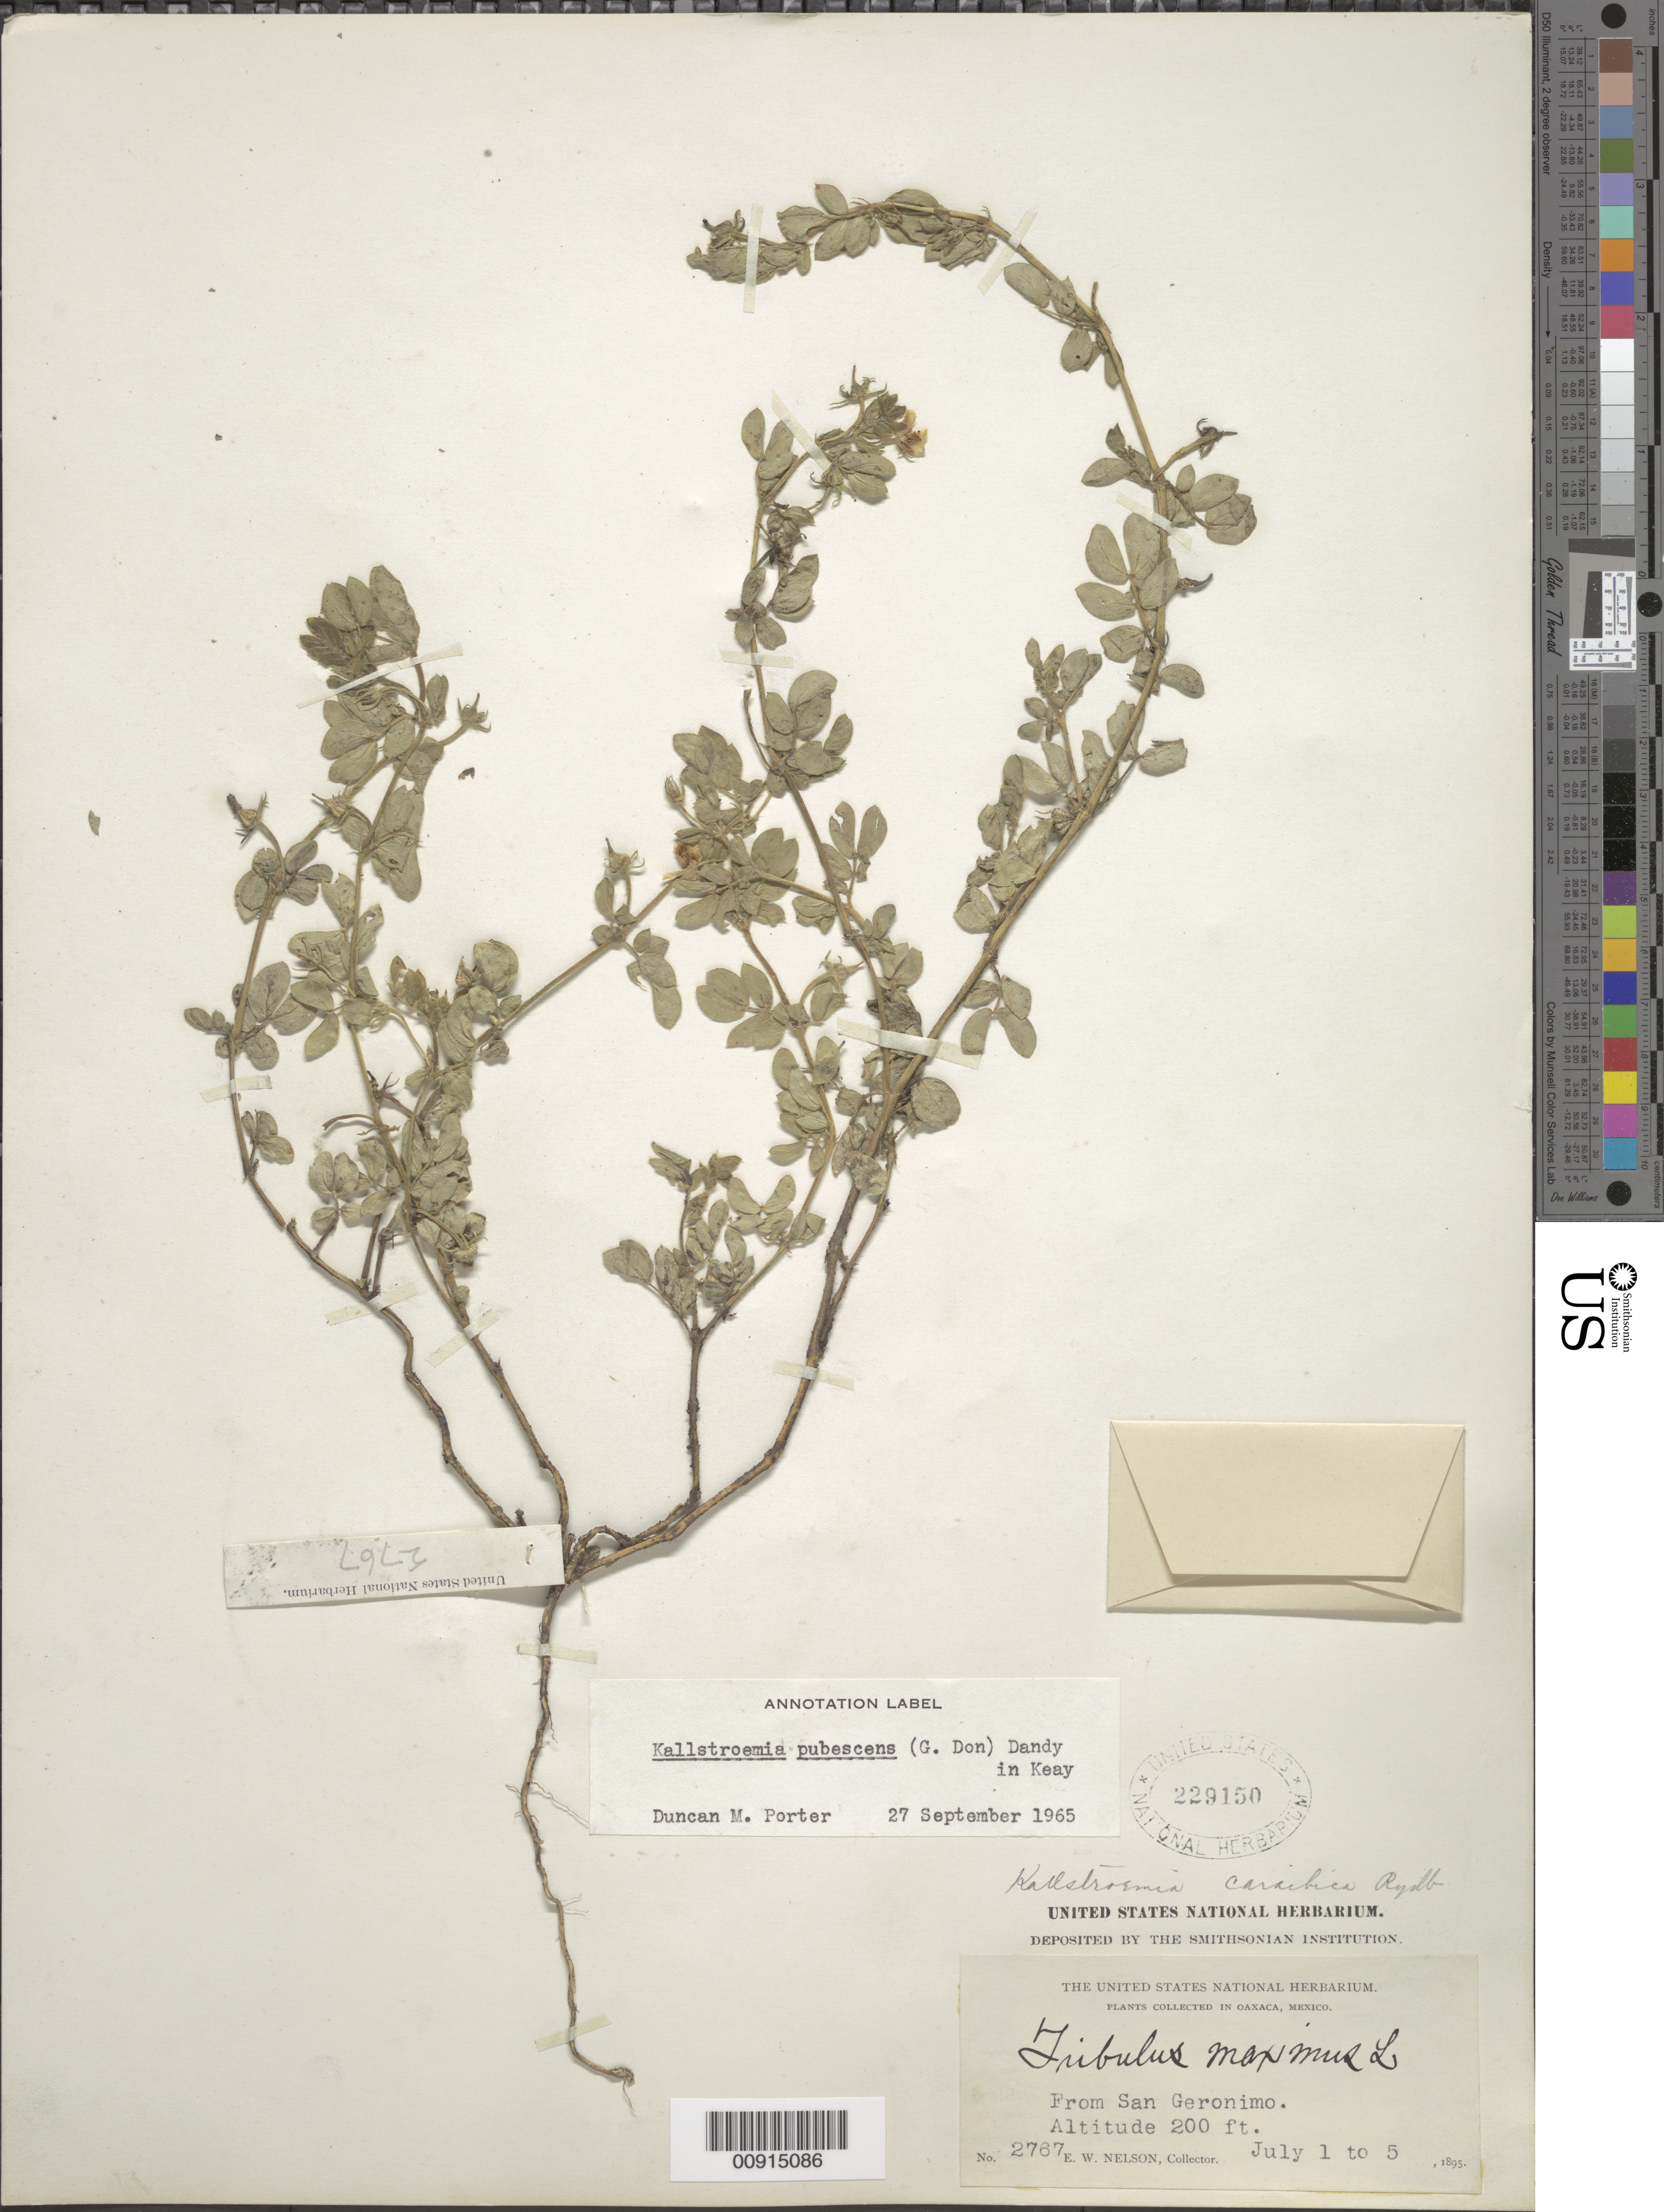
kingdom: Plantae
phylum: Tracheophyta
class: Magnoliopsida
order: Zygophyllales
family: Zygophyllaceae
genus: Kallstroemia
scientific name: Kallstroemia pubescens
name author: (G. Don) Dandy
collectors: E. W. Nelson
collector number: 2767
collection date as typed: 01 Jul 1895 to 05 Jul 1895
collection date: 1895-07-01/1895-07-05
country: Mexico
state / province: Oaxaca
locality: Oaxaca: San Geronimo.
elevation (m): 61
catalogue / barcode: US 229150